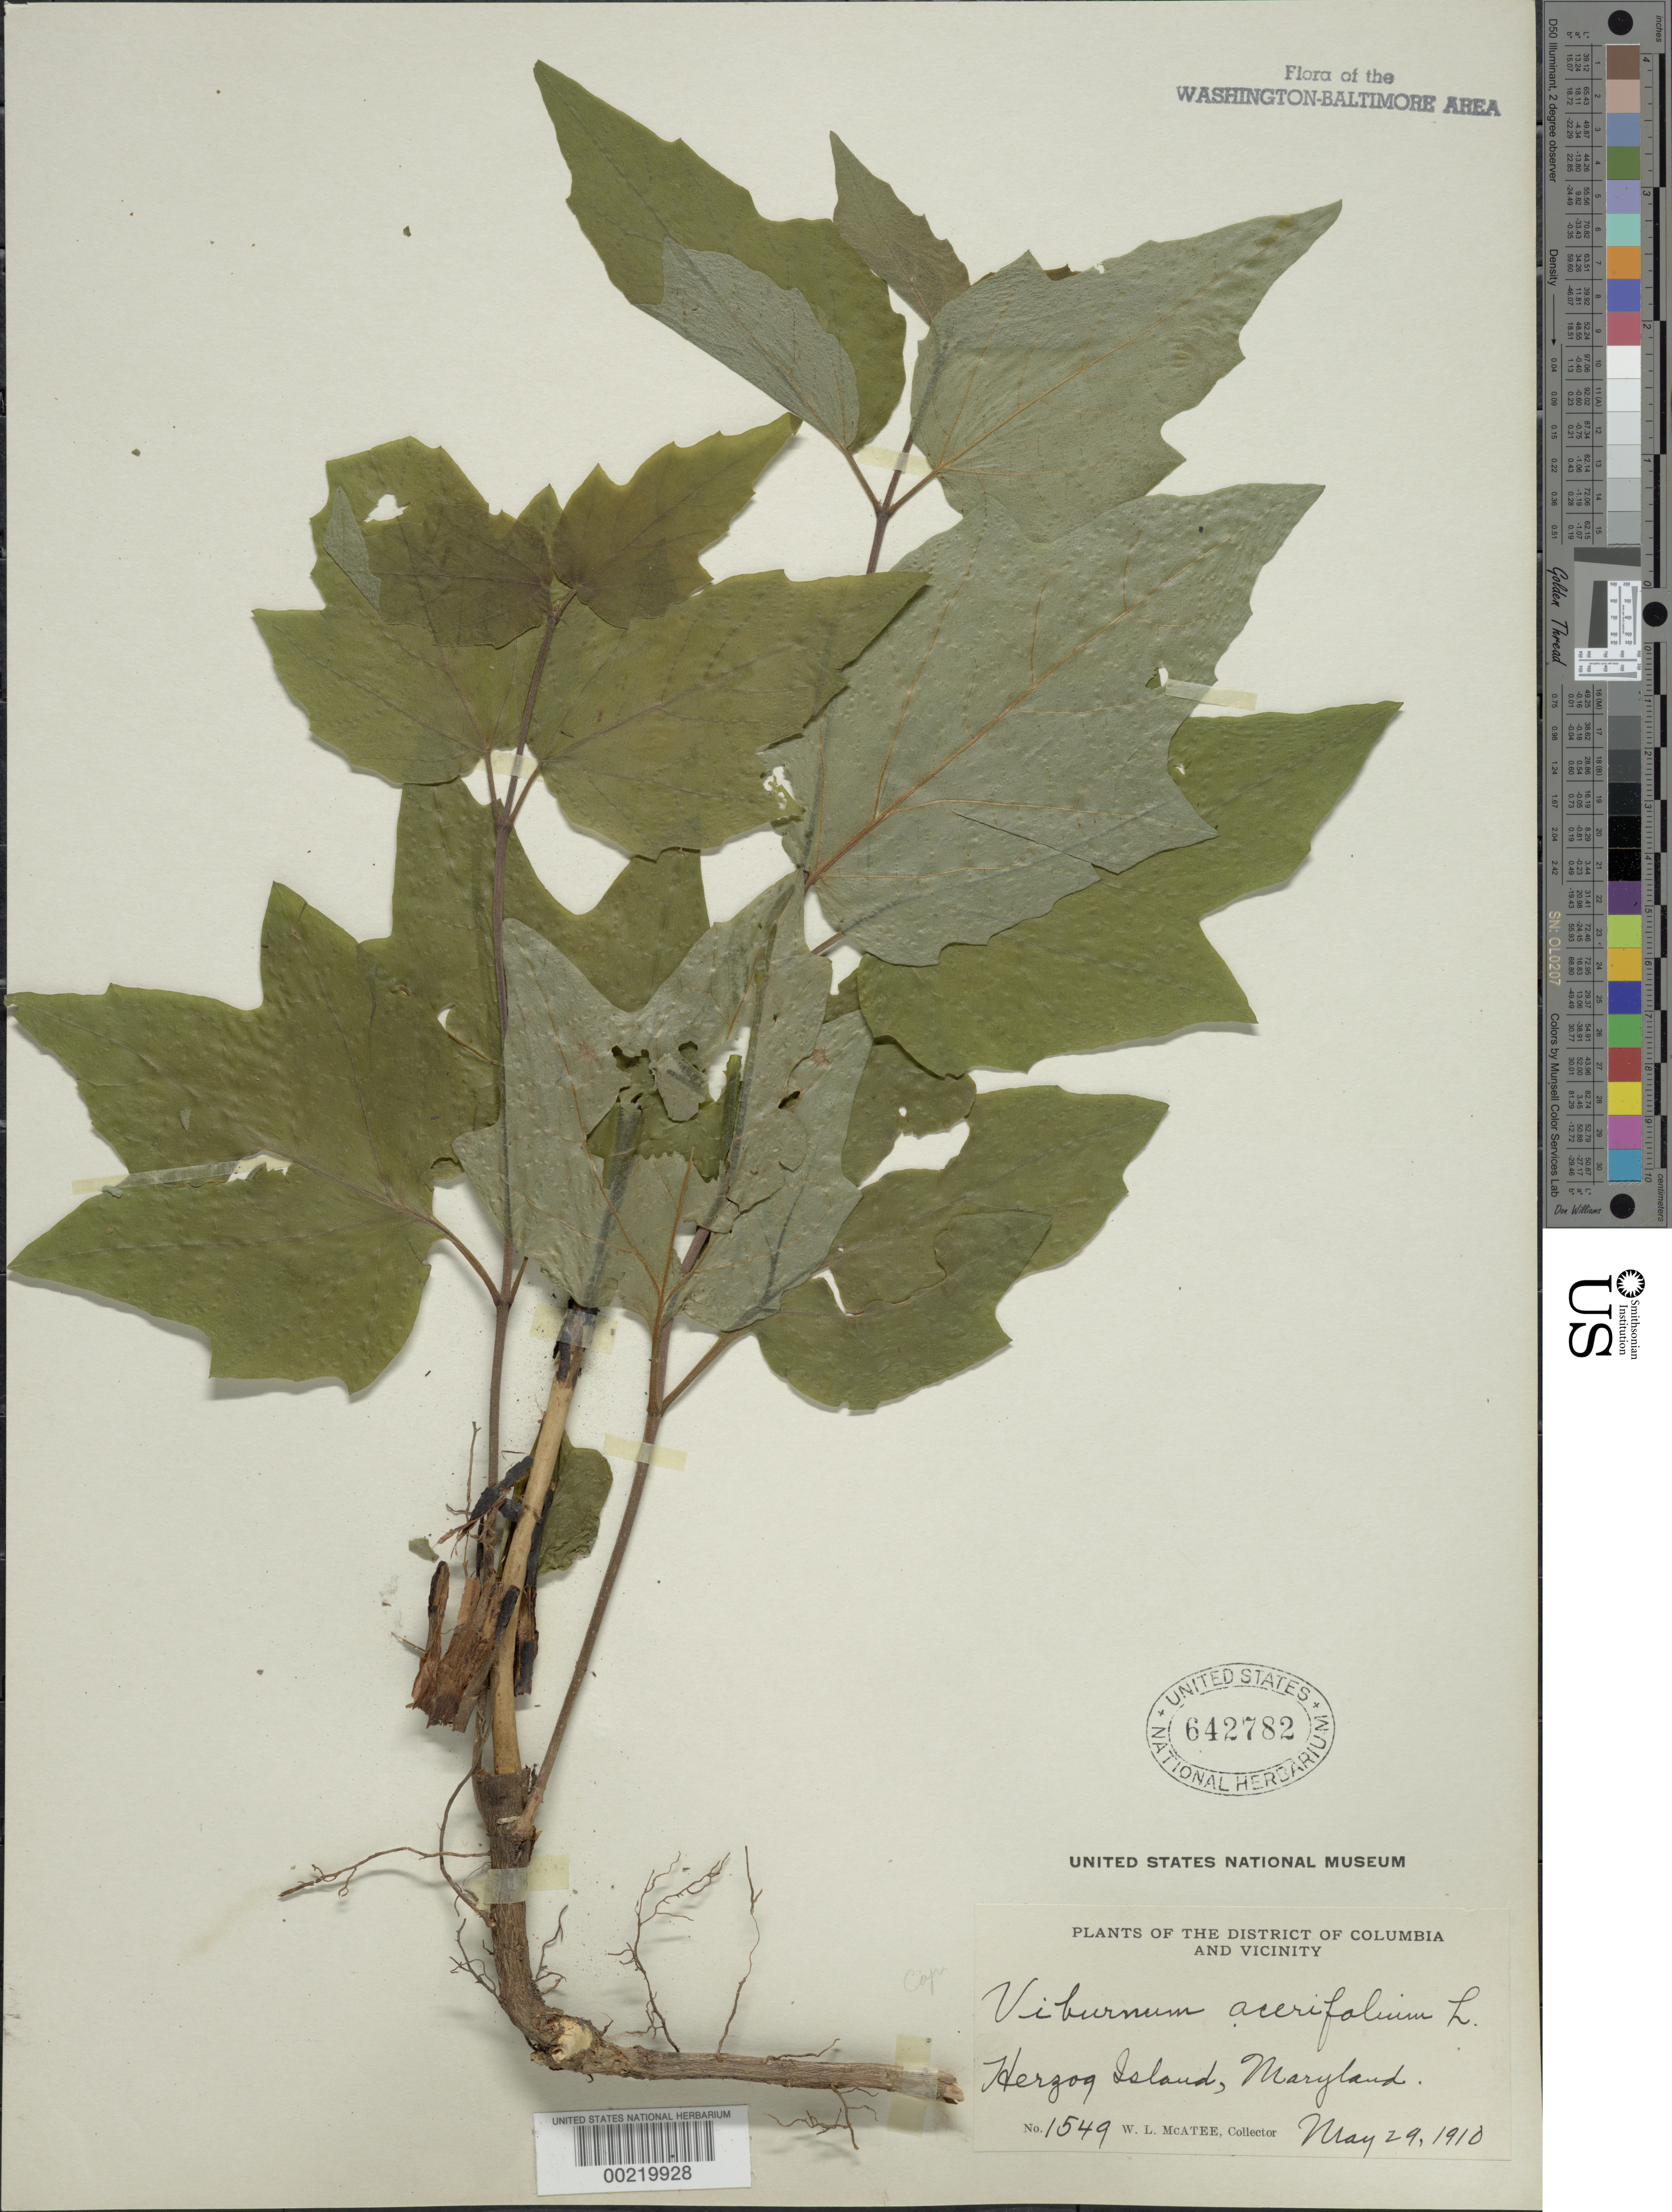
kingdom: Plantae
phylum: Tracheophyta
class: Magnoliopsida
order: Dipsacales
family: Viburnaceae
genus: Viburnum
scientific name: Viburnum acerifolium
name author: L.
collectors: W. McAtee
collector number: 1549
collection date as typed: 29 May 1910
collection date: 1910-05-29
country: United States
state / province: Maryland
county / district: Montgomery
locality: Herzog Island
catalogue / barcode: US 642782